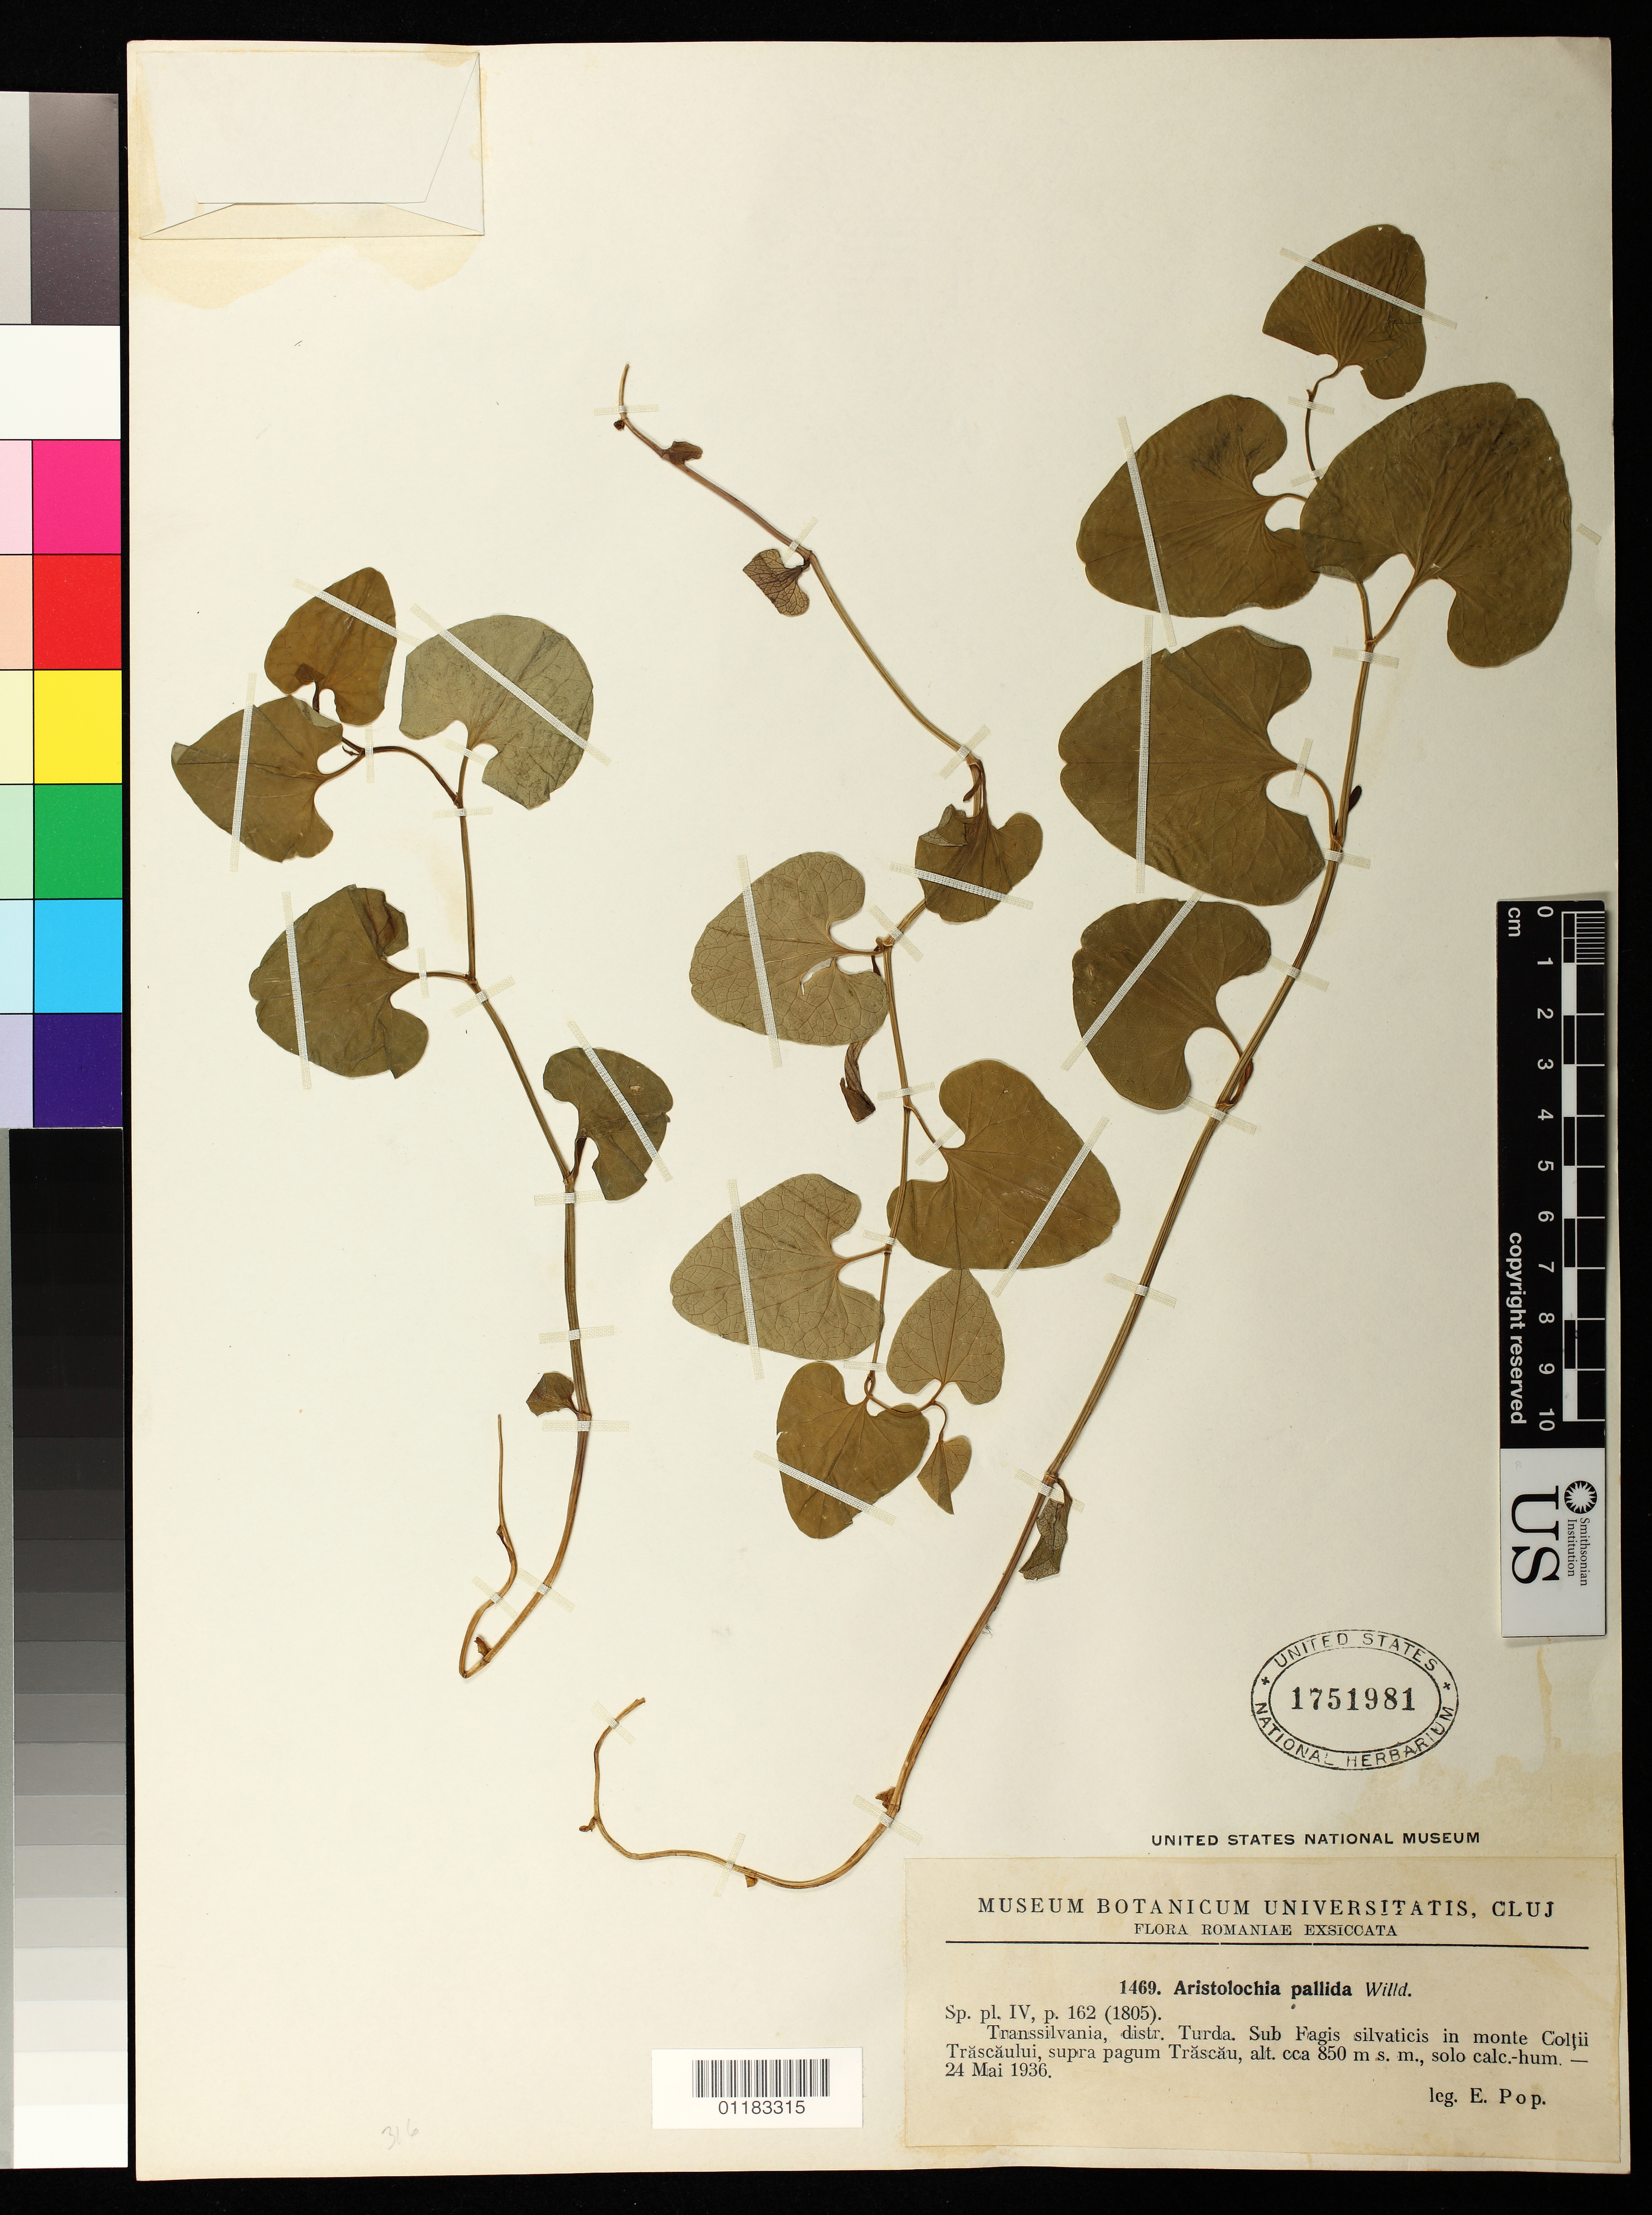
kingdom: Plantae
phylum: Tracheophyta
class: Magnoliopsida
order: Piperales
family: Aristolochiaceae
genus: Aristolochia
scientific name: Aristolochia pallida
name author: Willd.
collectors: E. Pop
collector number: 1469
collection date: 1936-05-24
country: Romania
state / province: Cluj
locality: distr. Turda. Sub Fagis silvaticis in monte Coltii Trascaului, supra pagum Trascau,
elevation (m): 850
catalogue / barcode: US 1751981